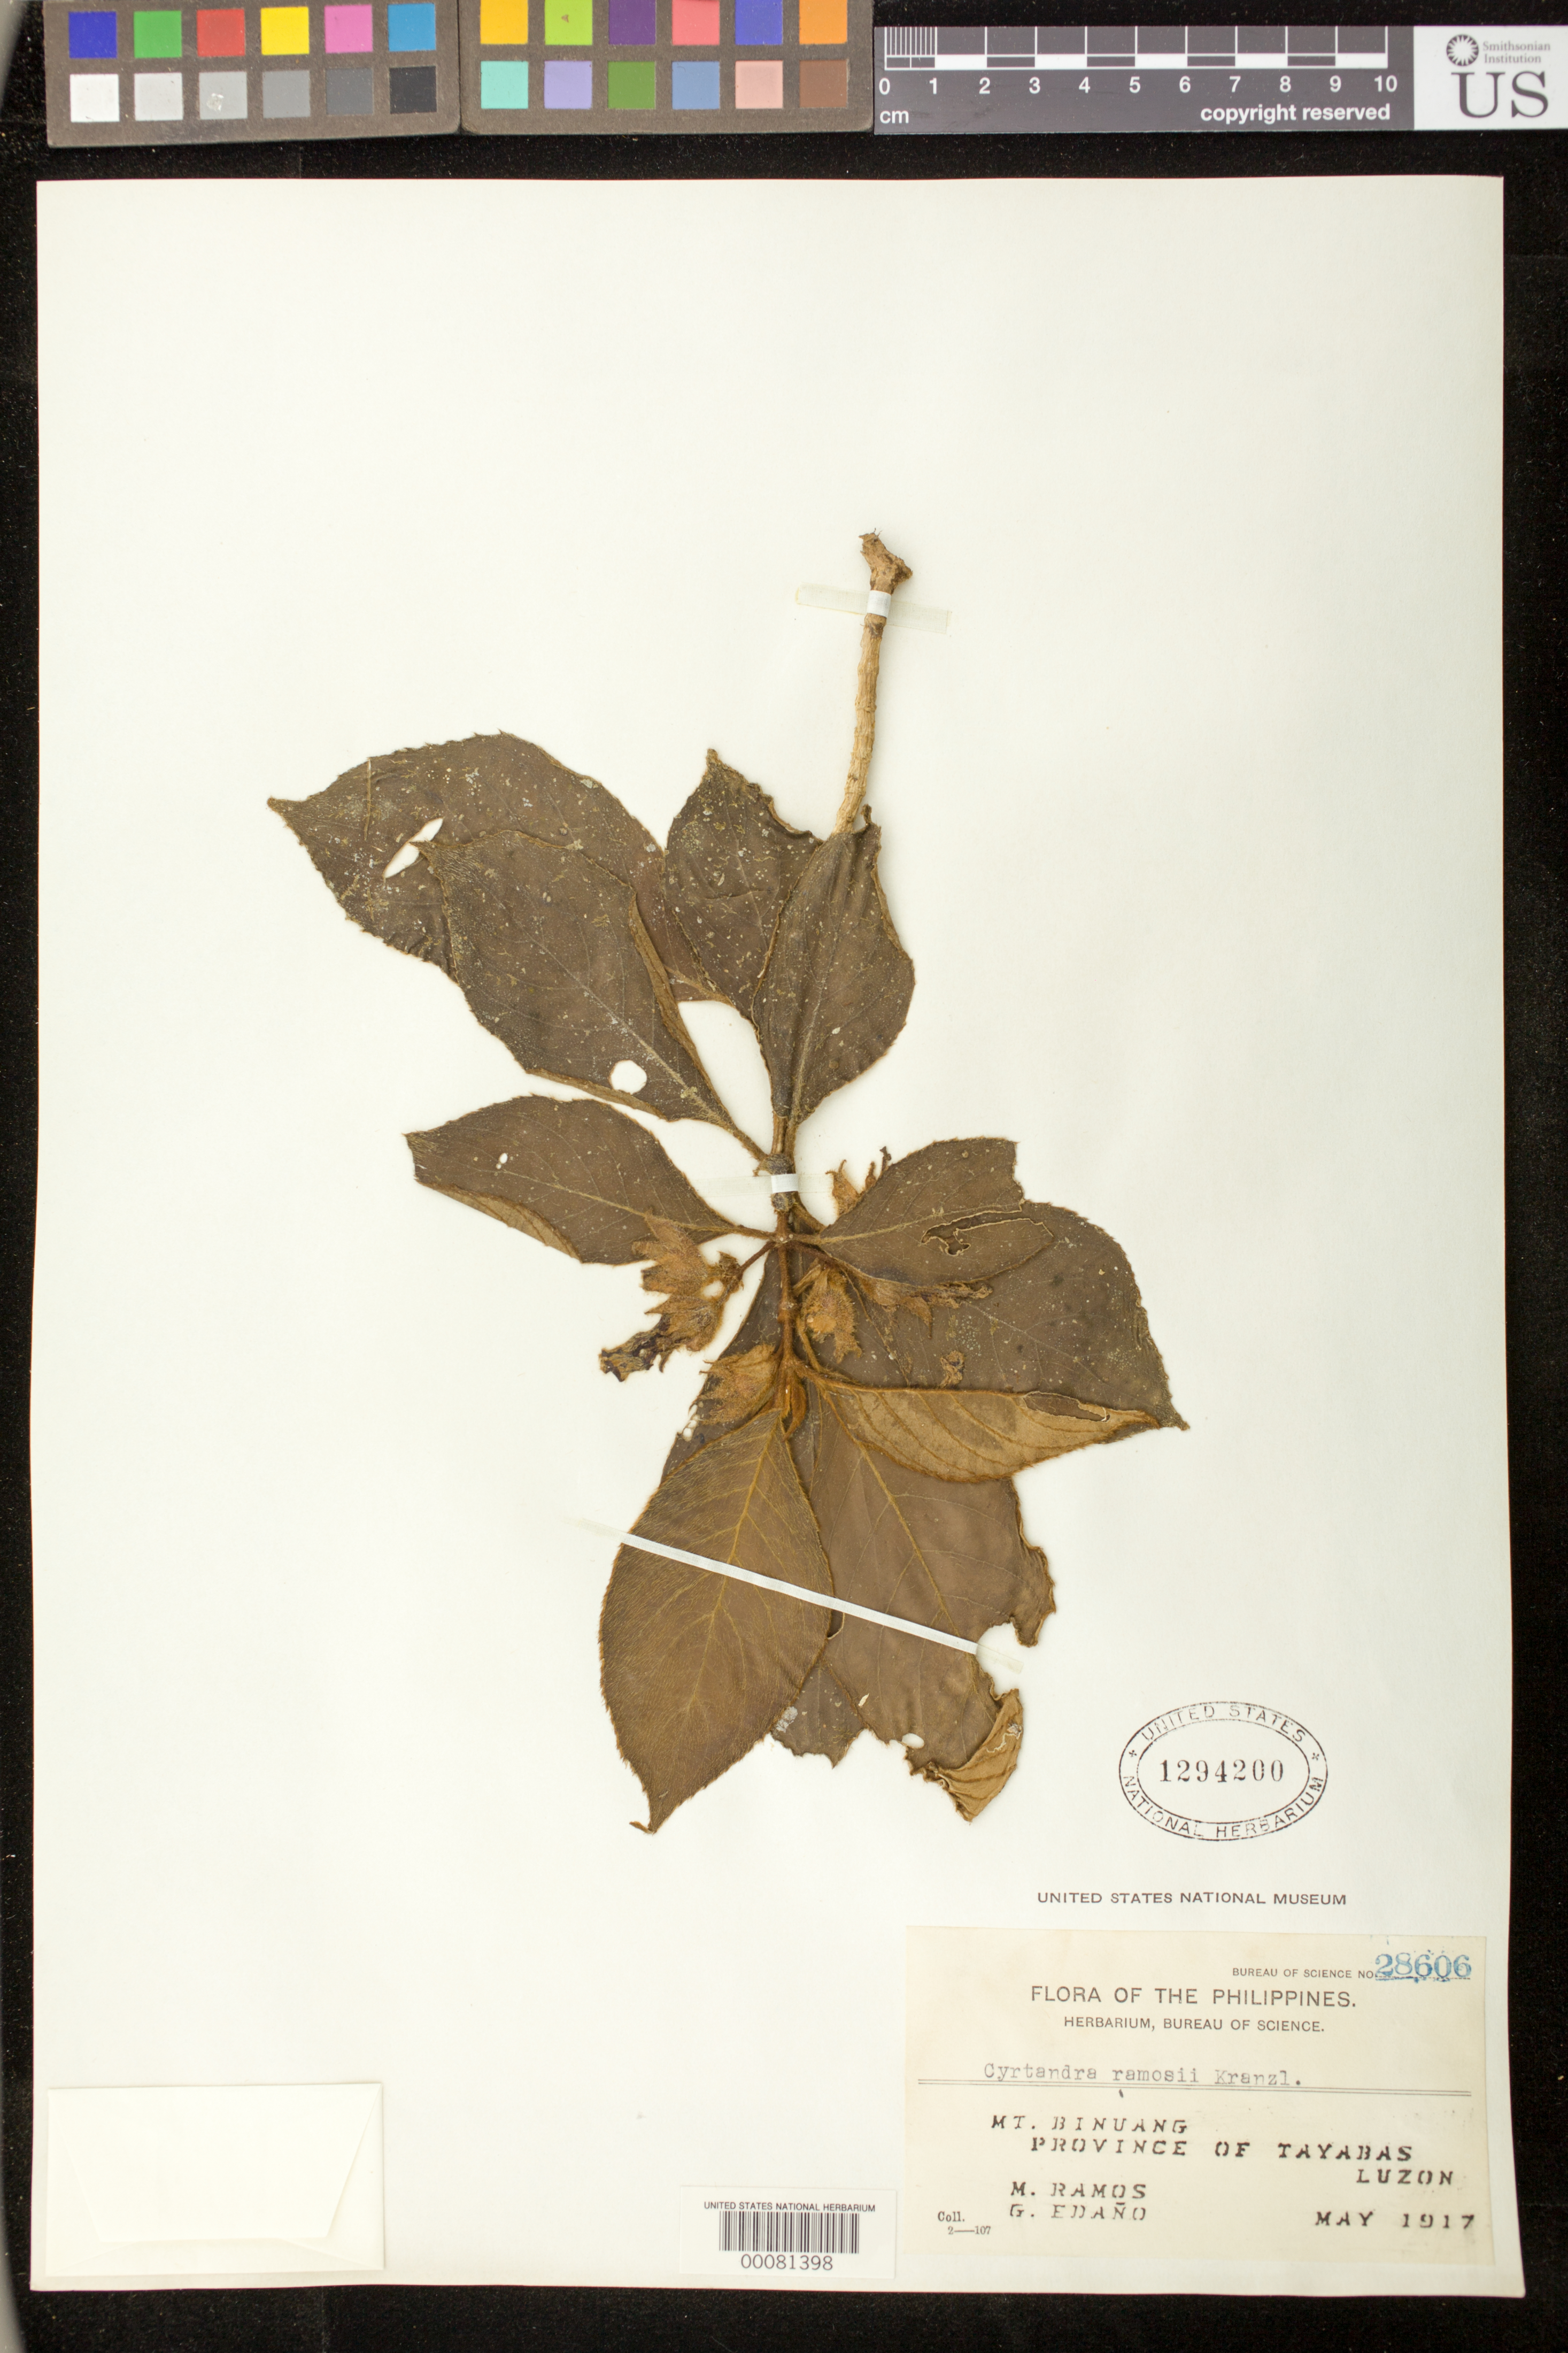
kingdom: Plantae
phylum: Tracheophyta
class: Magnoliopsida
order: Lamiales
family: Gesneriaceae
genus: Cyrtandra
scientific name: Cyrtandra ramosii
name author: Kraenzl.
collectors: M. Ramos & G. Edaño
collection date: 1917-05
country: Philippines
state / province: Calabarzon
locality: Mt. Binuang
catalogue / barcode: US 1294200